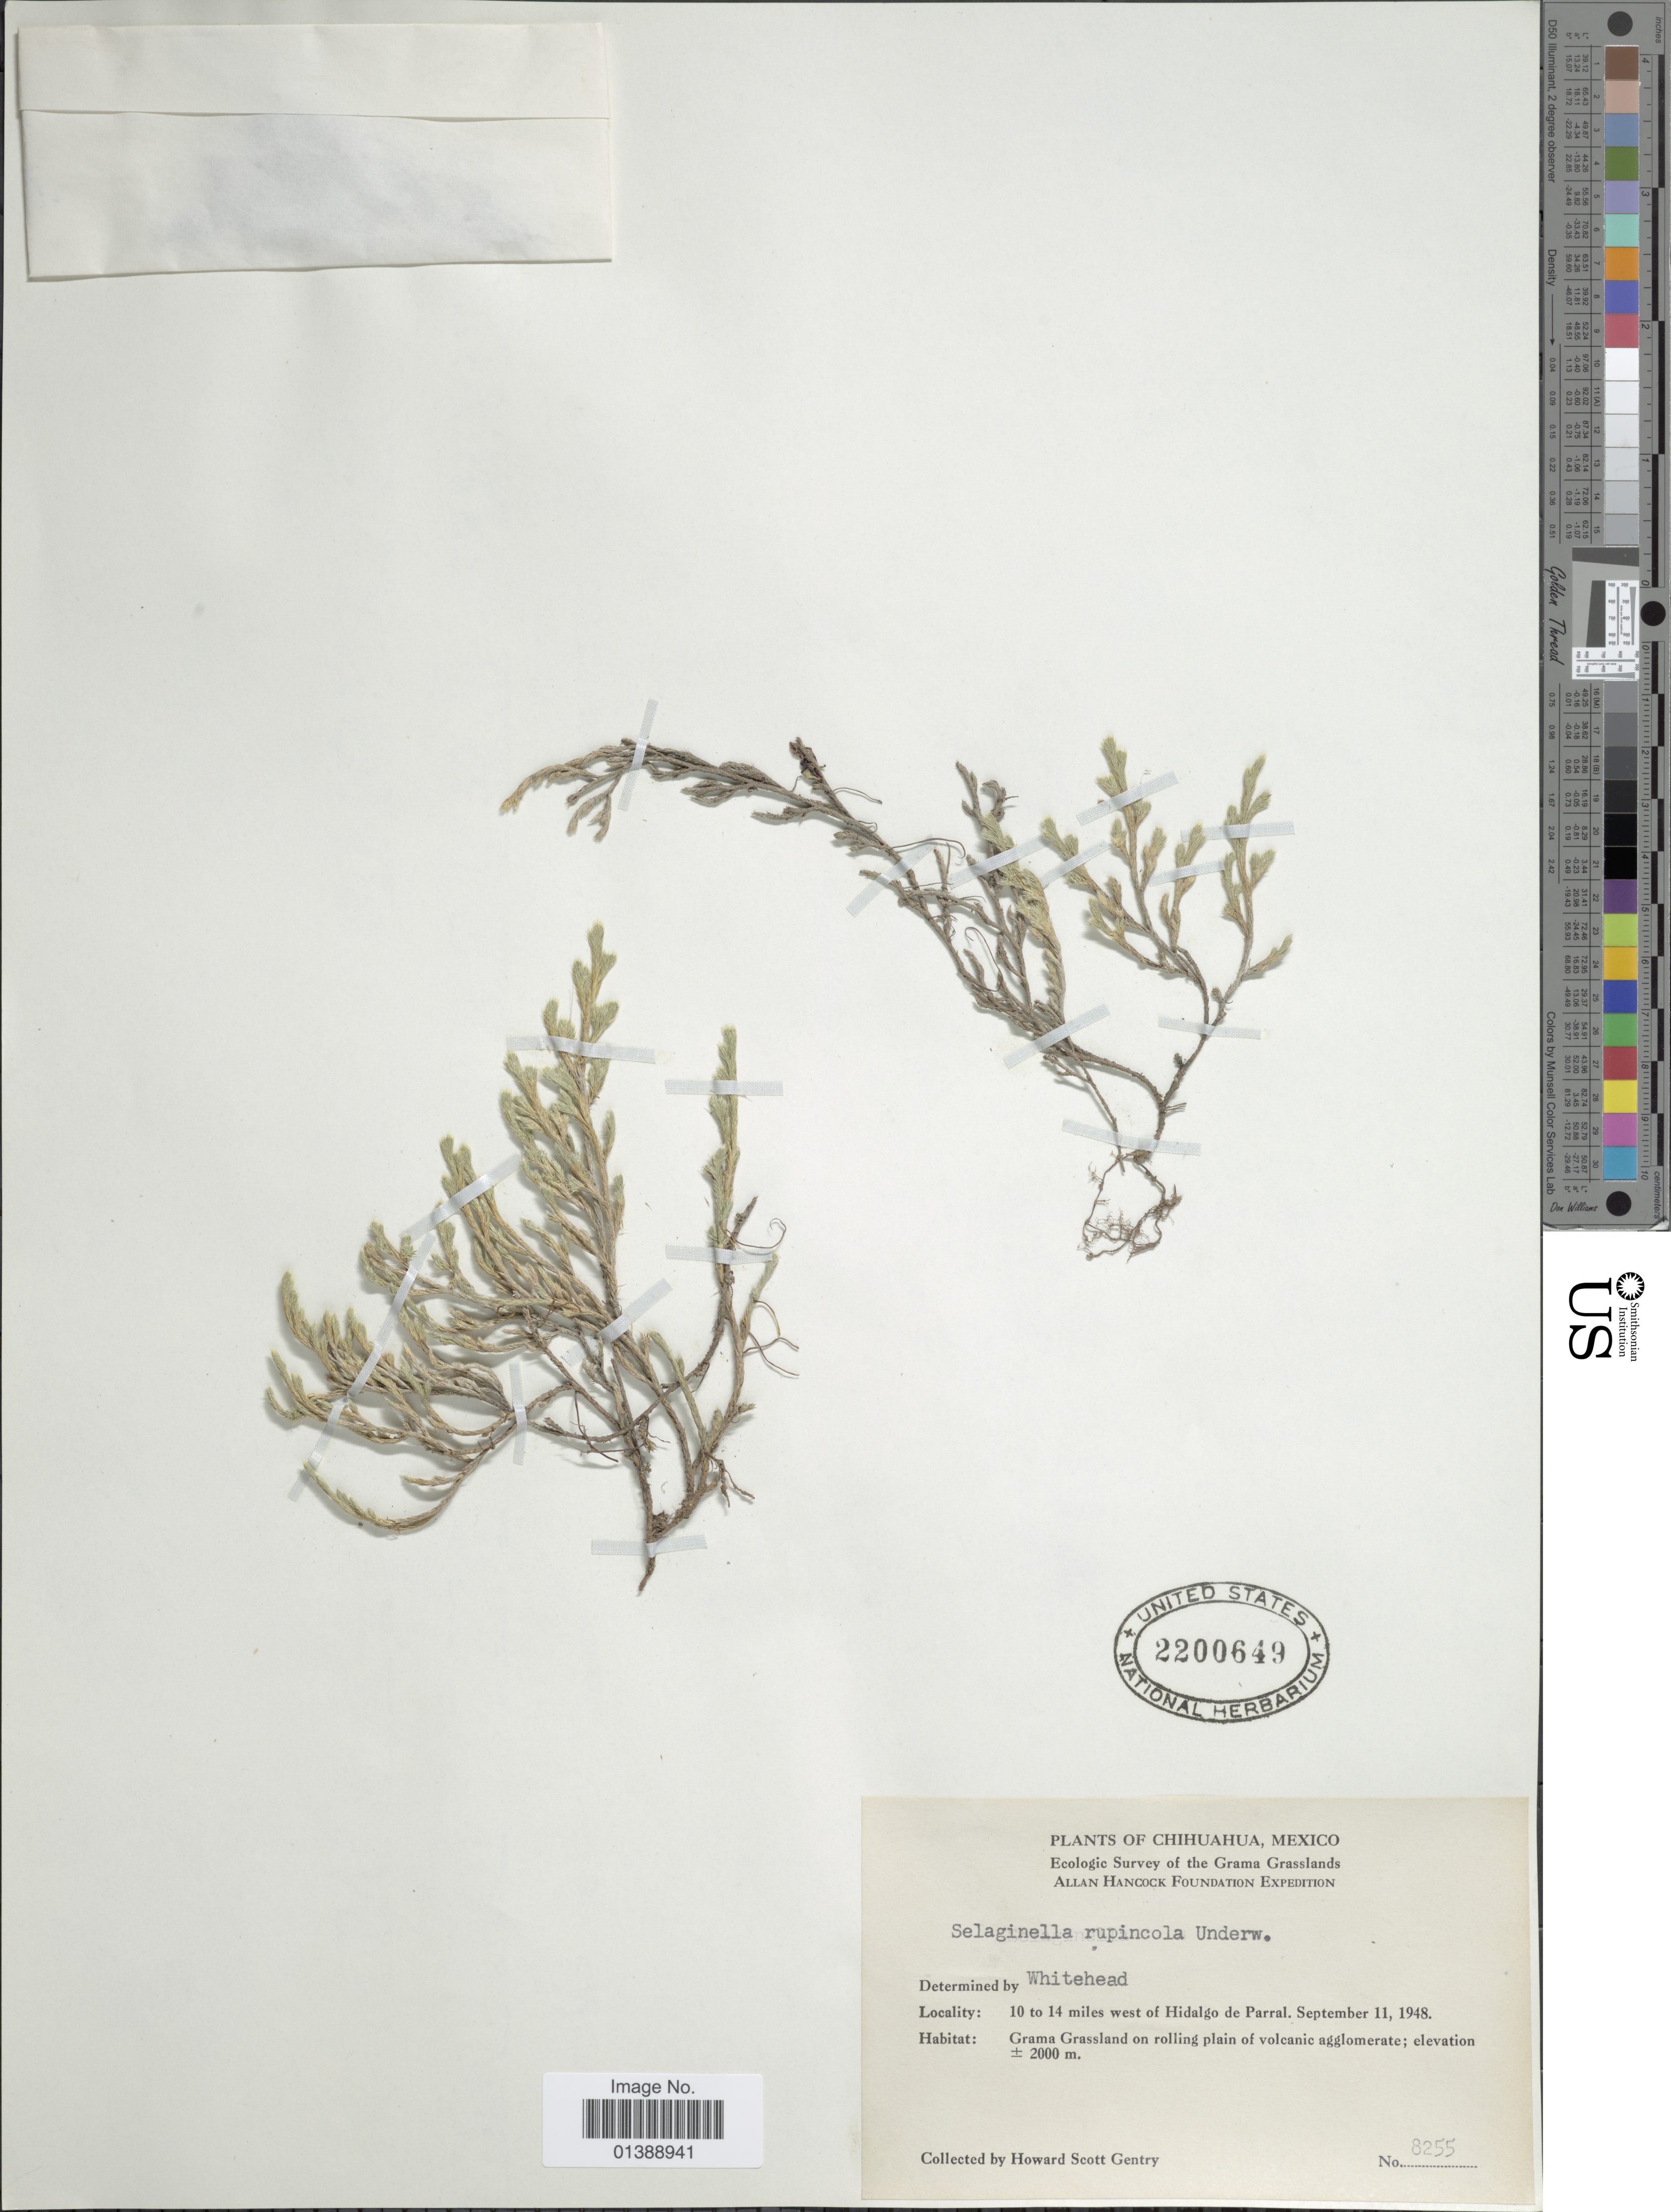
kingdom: Plantae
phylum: Tracheophyta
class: Lycopodiopsida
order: Selaginellales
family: Selaginellaceae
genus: Selaginella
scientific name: Selaginella rupincola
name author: Underw.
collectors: H. S. Gentry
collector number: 8255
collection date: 1948-09-11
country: Mexico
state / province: Chihuahua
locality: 10 to 14 miles west of Hidalgo de Parral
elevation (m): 2000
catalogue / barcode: US 2200649